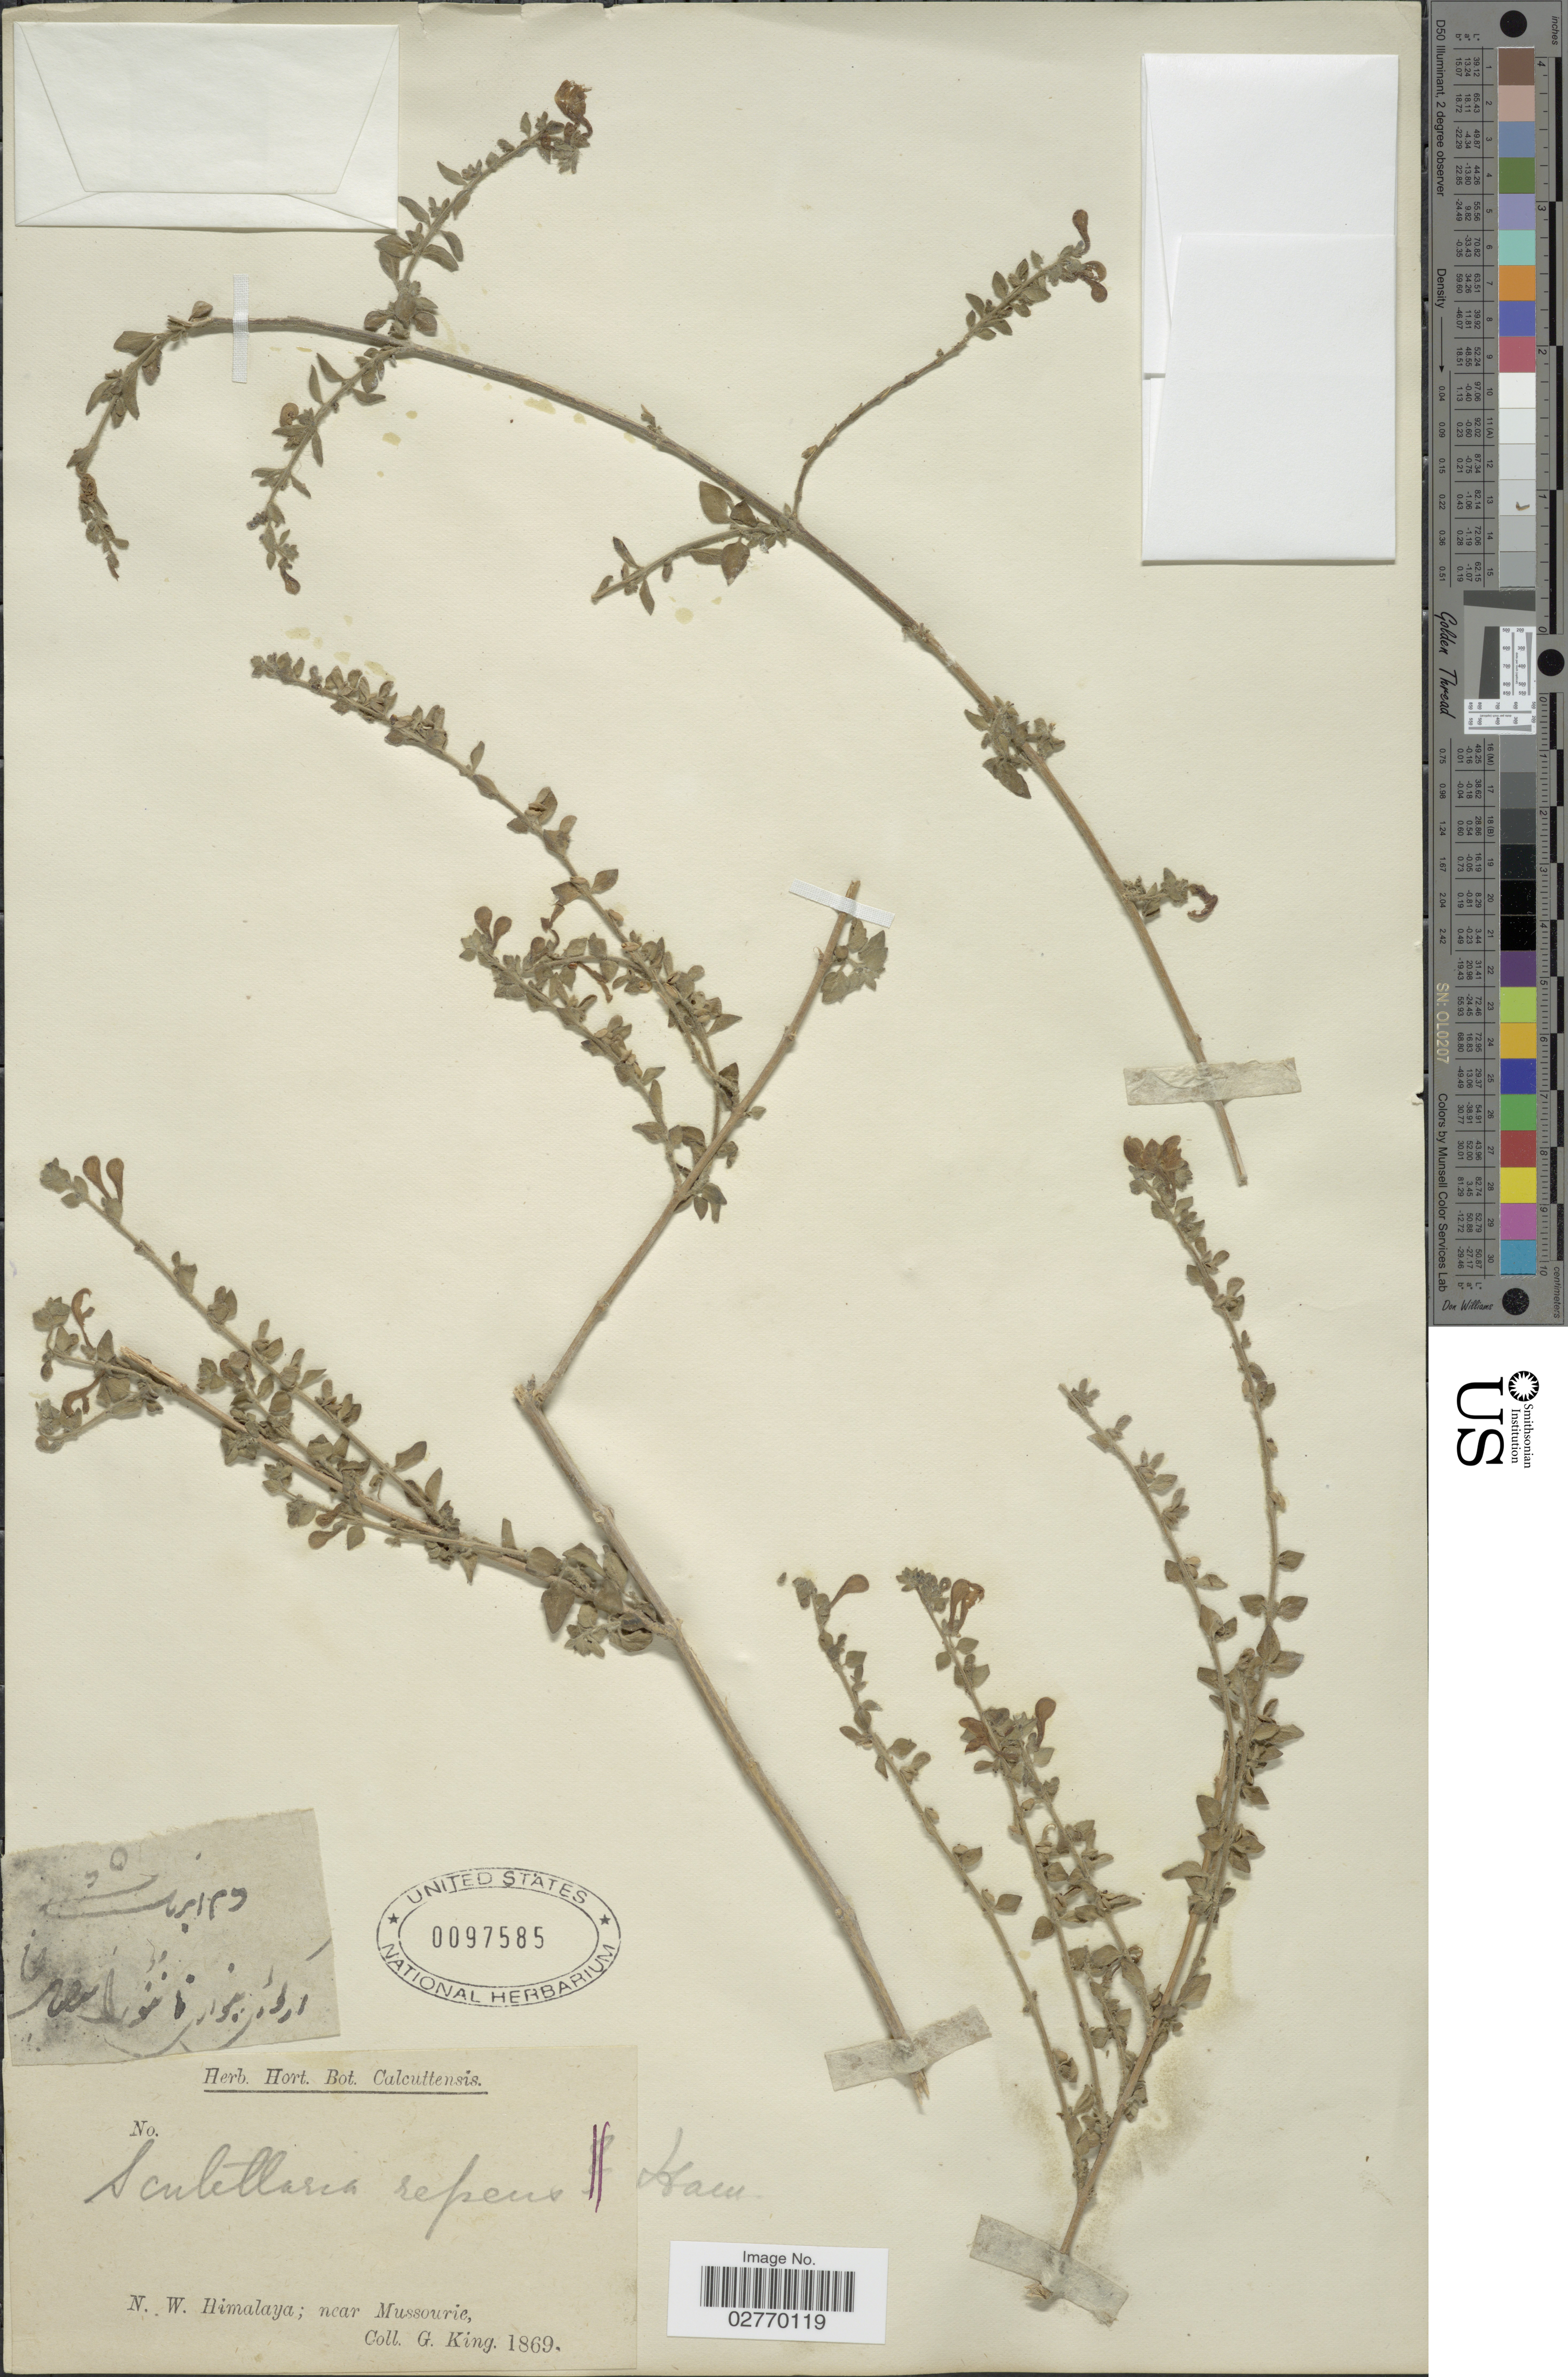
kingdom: Plantae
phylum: Tracheophyta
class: Magnoliopsida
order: Lamiales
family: Lamiaceae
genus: Scutellaria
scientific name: Scutellaria repens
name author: Buch.-Ham. ex D. Don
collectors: G. King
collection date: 1869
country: India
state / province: Uttarakhand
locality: N.W. Himalaya; near Mussourie.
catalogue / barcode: US 97585